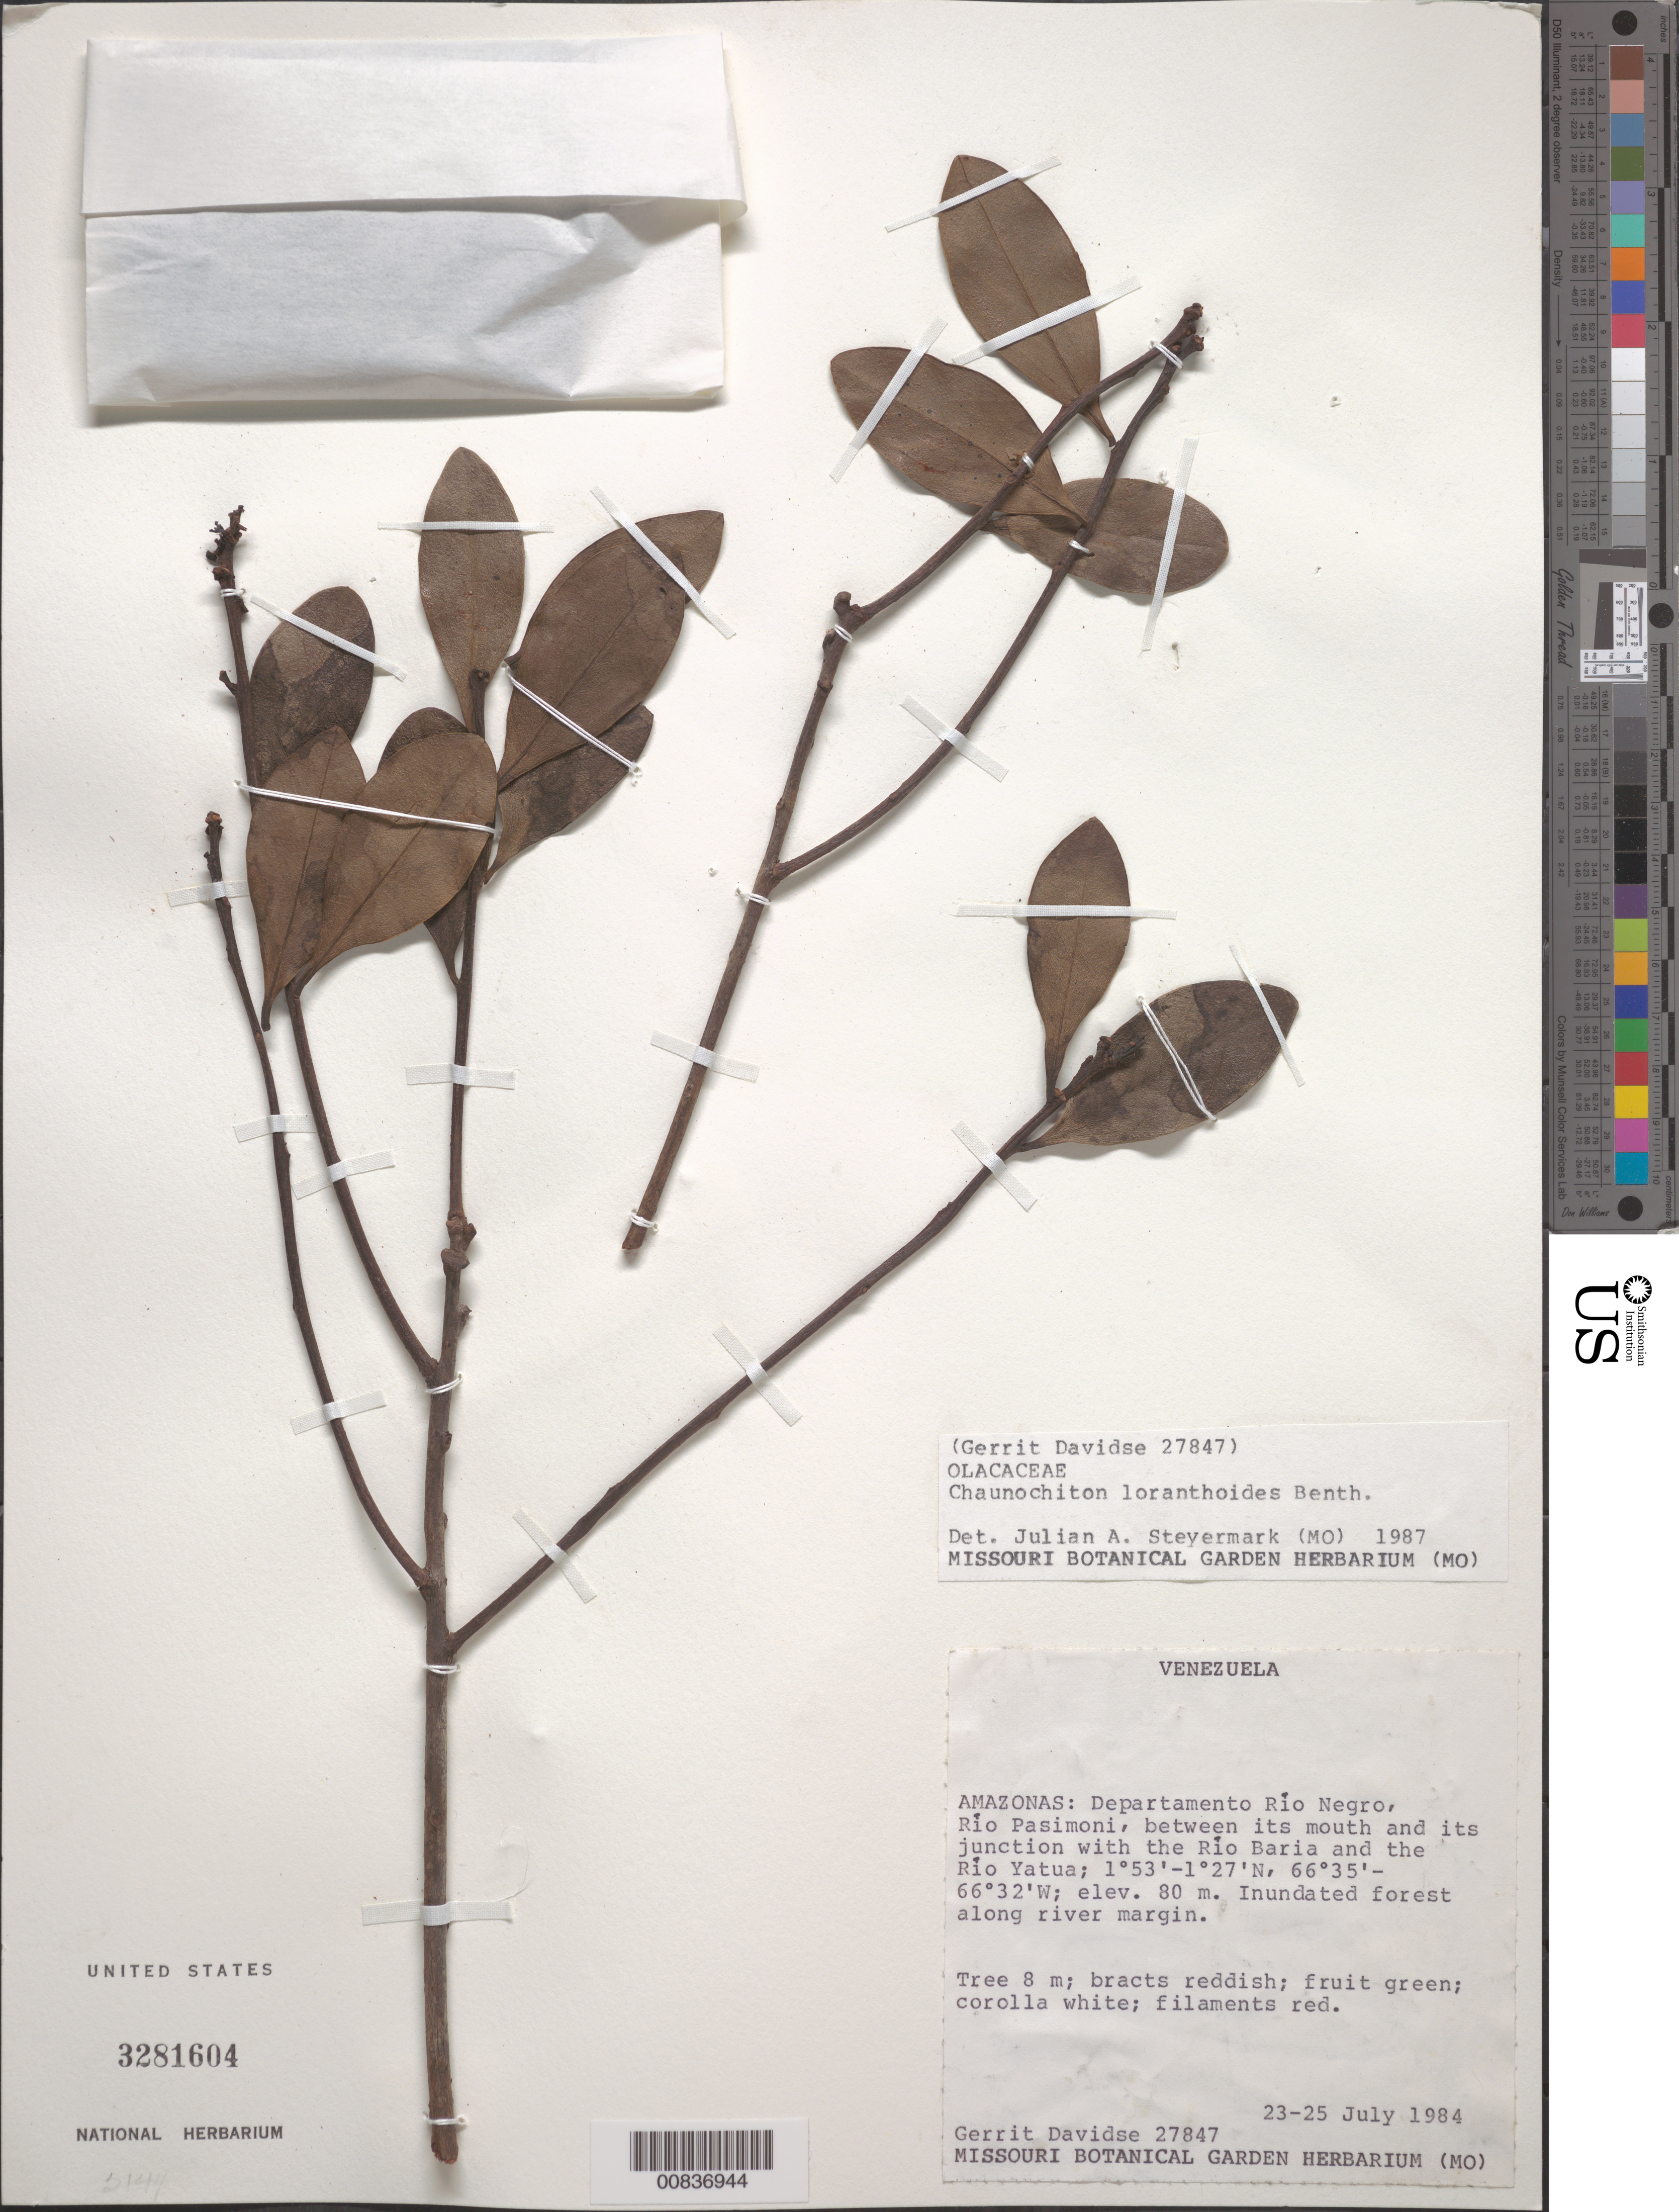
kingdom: Plantae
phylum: Tracheophyta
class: Magnoliopsida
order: Santalales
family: Aptandraceae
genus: Chaunochiton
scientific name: Chaunochiton loranthoides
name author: Benth.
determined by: Steyermark, Julian A., (VEN)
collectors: G. Davidse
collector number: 27847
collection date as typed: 23-Jul-84 to 25-Jul-84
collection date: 1984-07-23/1984-07-25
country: Venezuela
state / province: Amazonas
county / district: Río Negro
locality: Río Pasimoni between mouth and junction with Río Baria and Río Yatua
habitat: Inundated forest along river margin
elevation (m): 80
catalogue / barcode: US 3281604